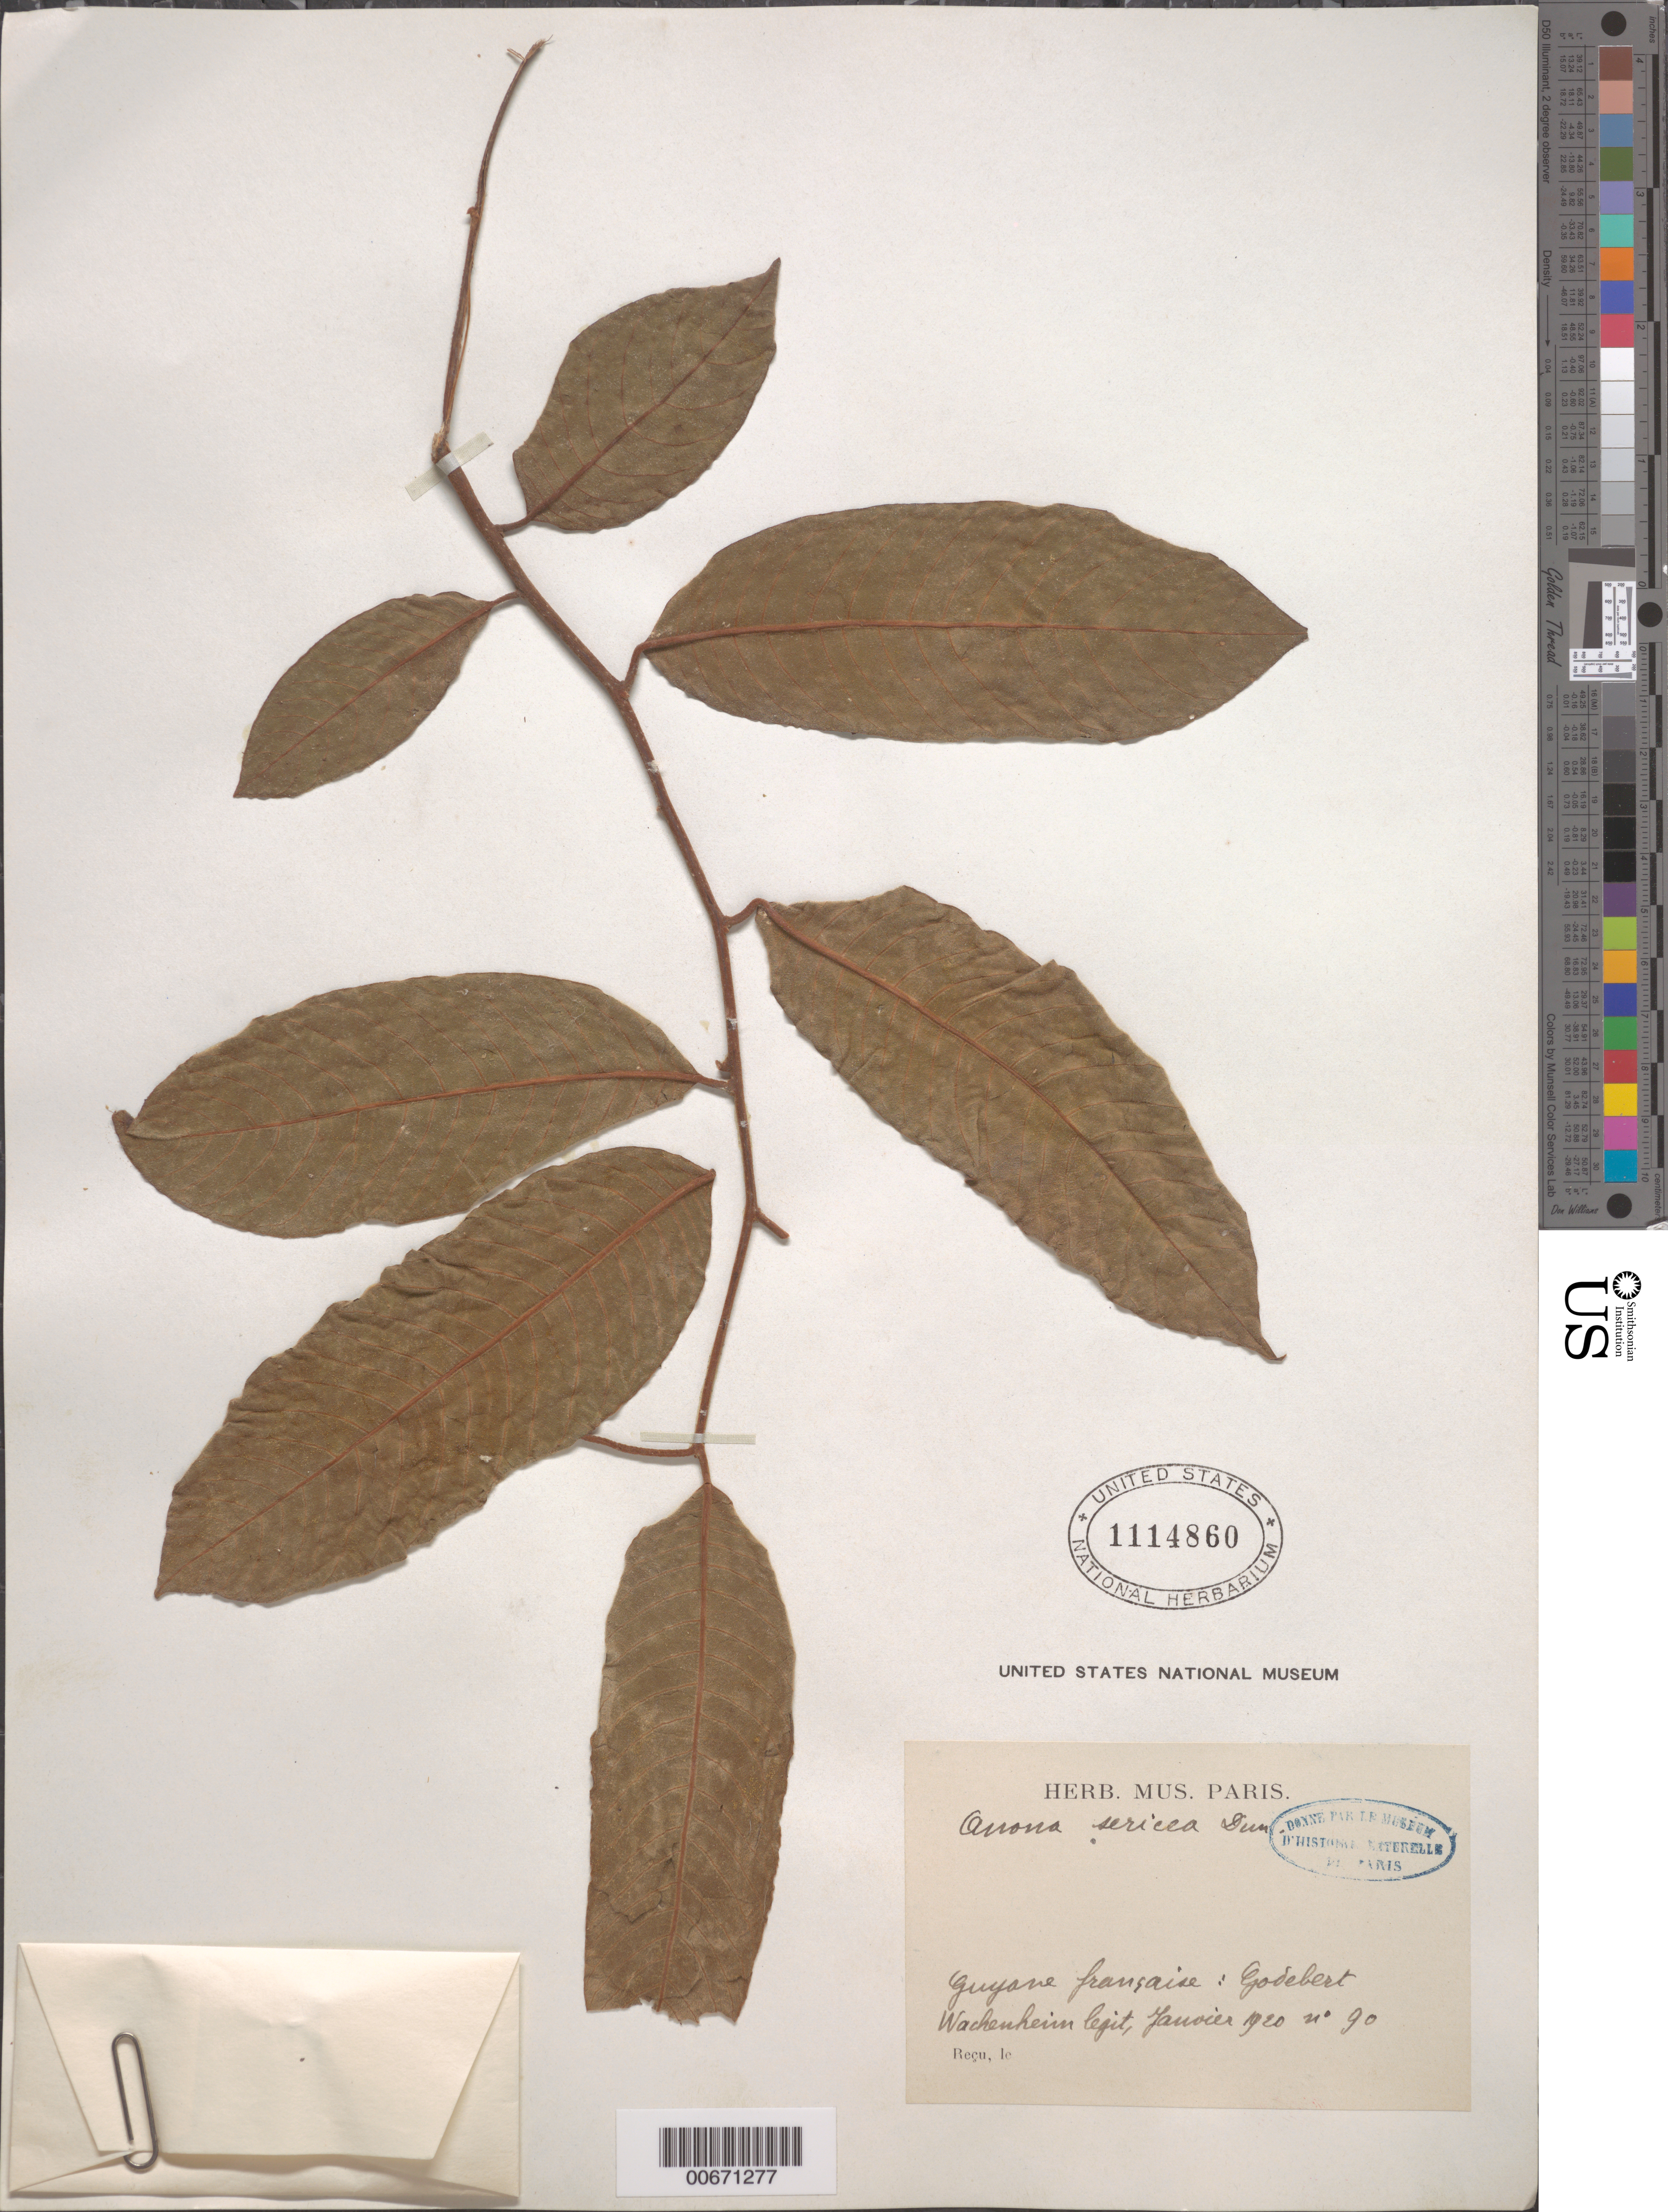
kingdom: Plantae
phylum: Tracheophyta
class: Magnoliopsida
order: Magnoliales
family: Annonaceae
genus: Annona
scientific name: Annona sericea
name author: Dunal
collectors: G. Wachenheim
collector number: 90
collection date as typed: Jan-20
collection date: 1920-01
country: French Guiana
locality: Godebert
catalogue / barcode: US 1114860